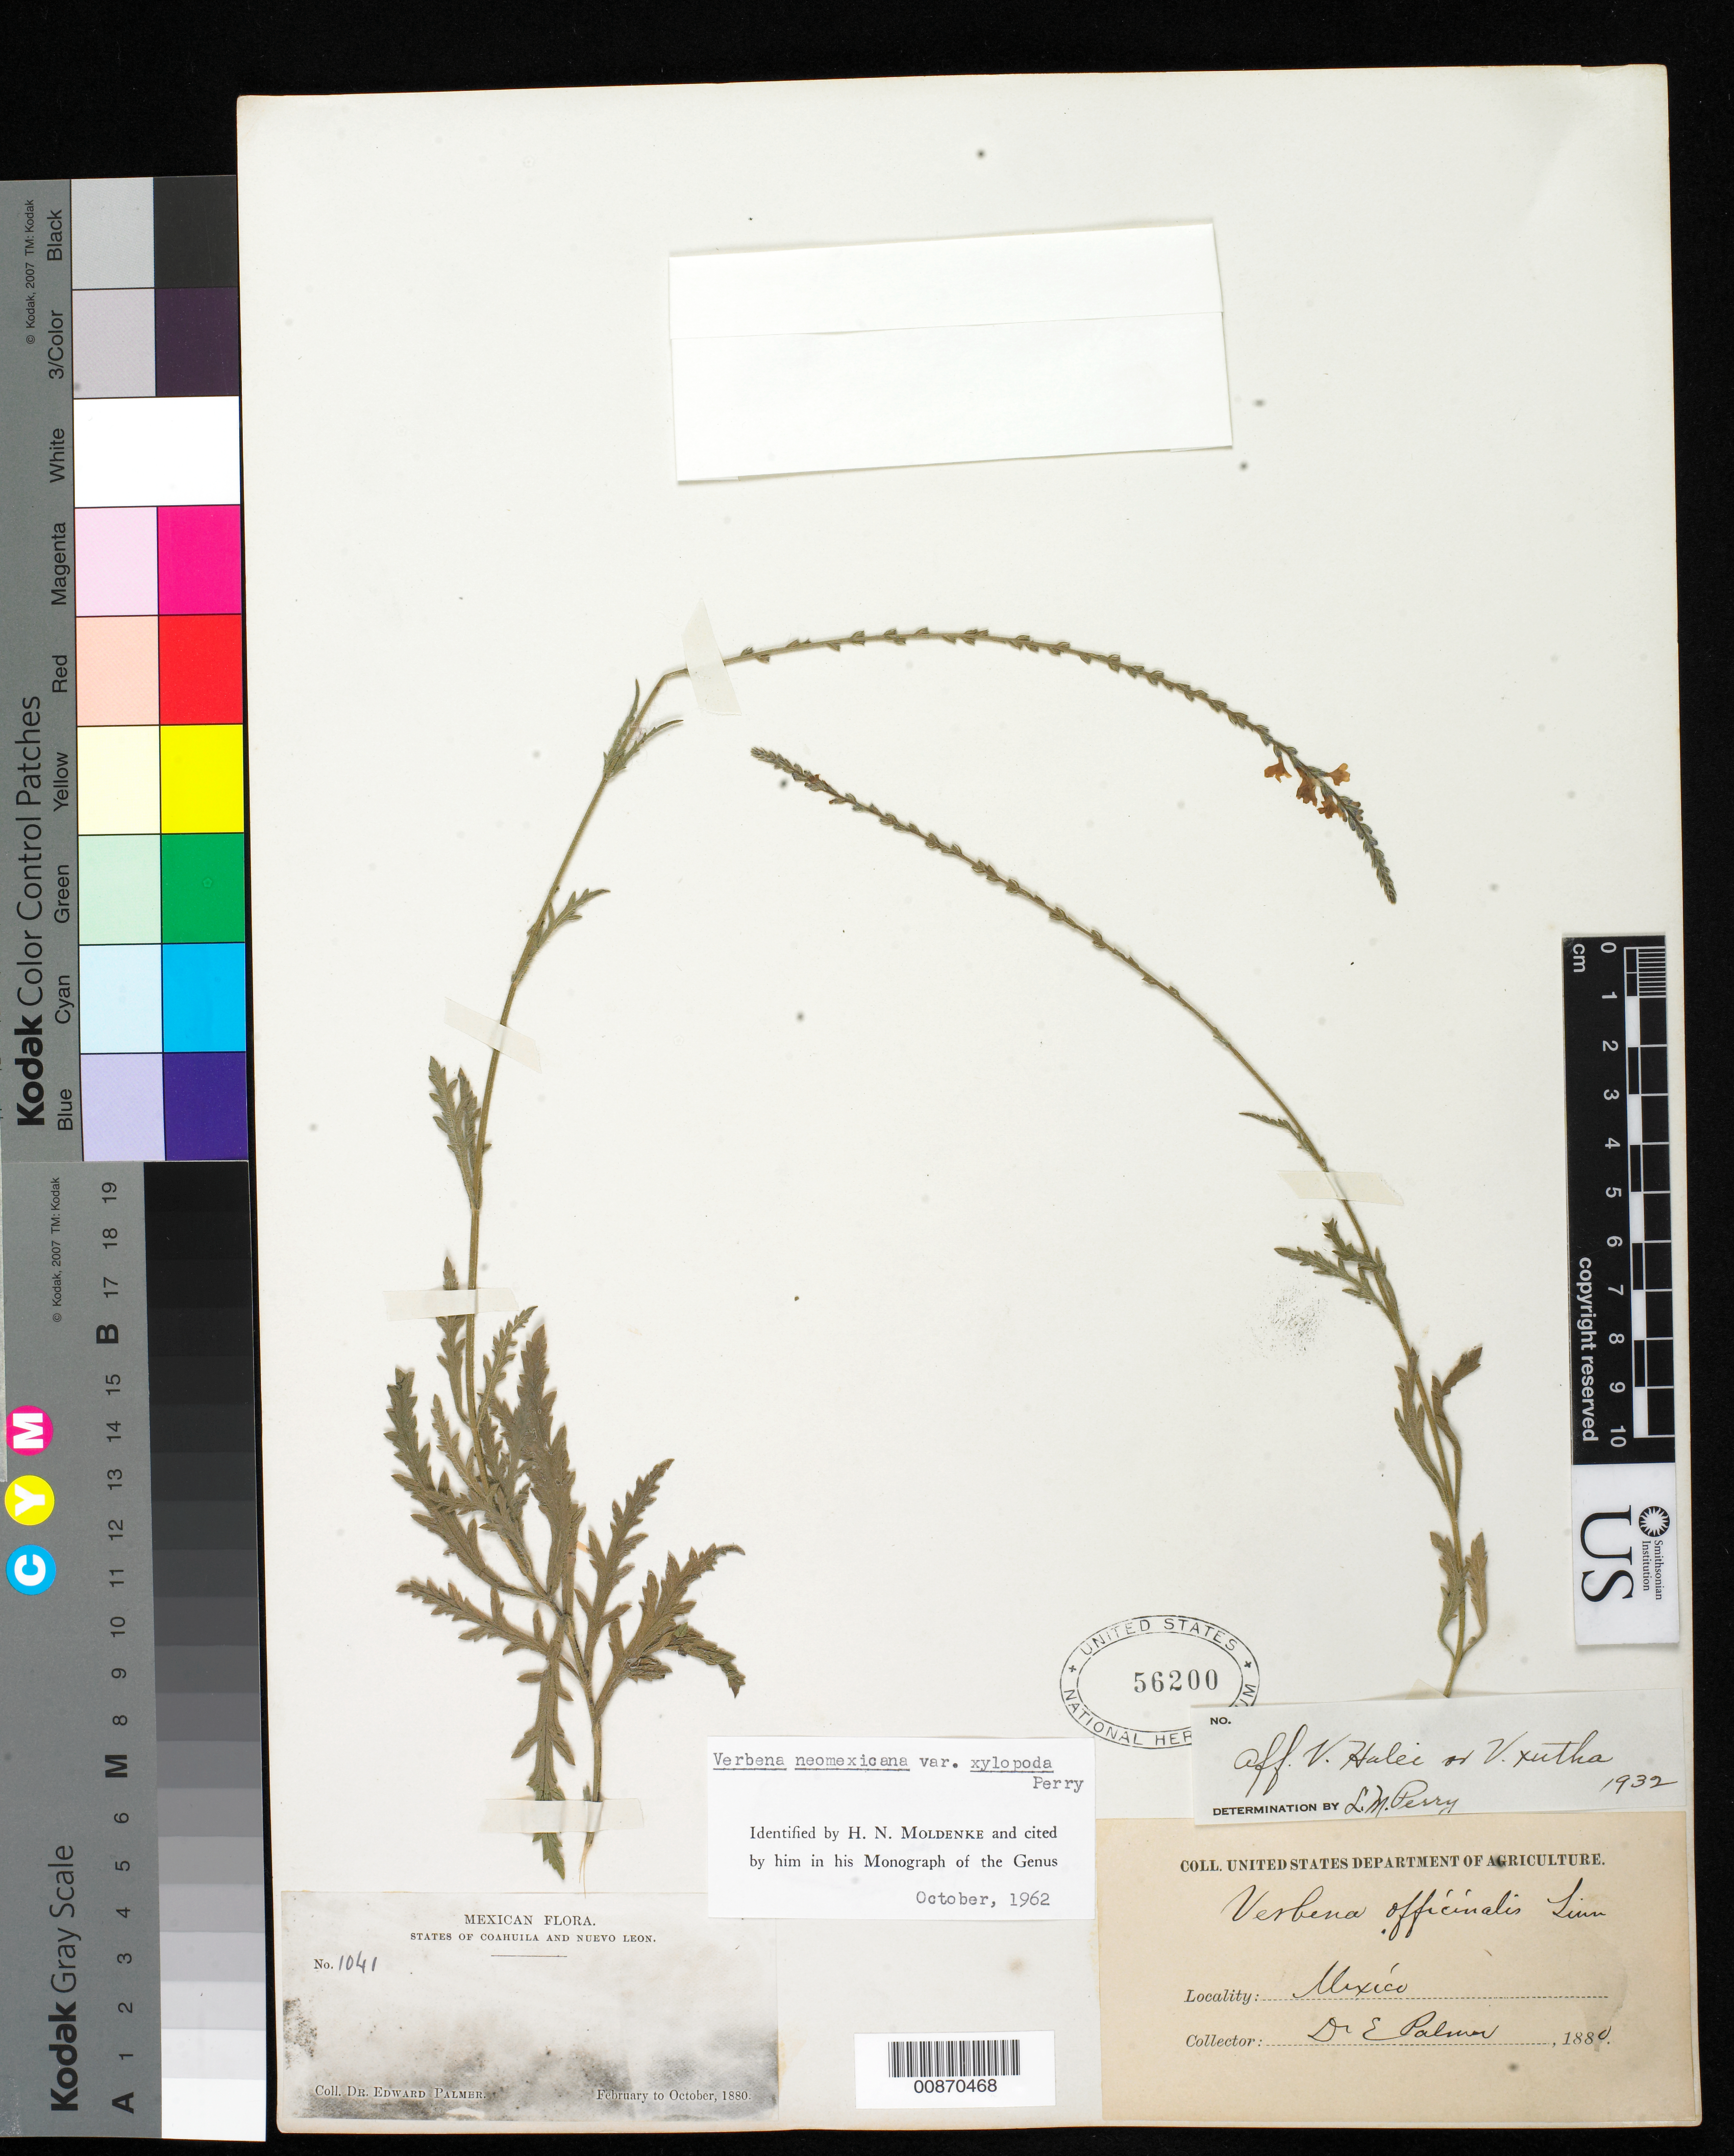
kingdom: Plantae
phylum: Tracheophyta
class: Magnoliopsida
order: Lamiales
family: Verbenaceae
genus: Verbena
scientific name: Verbena neomexicana var. xylopoda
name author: L.M. Perry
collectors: E. Palmer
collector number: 1041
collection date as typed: Feb 1880 to -- Oct 1880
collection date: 1880-02/1880-10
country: Mexico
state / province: Coahuila / Nuevo León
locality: States of Coahuila and Nuevo León.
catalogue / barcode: US 56200